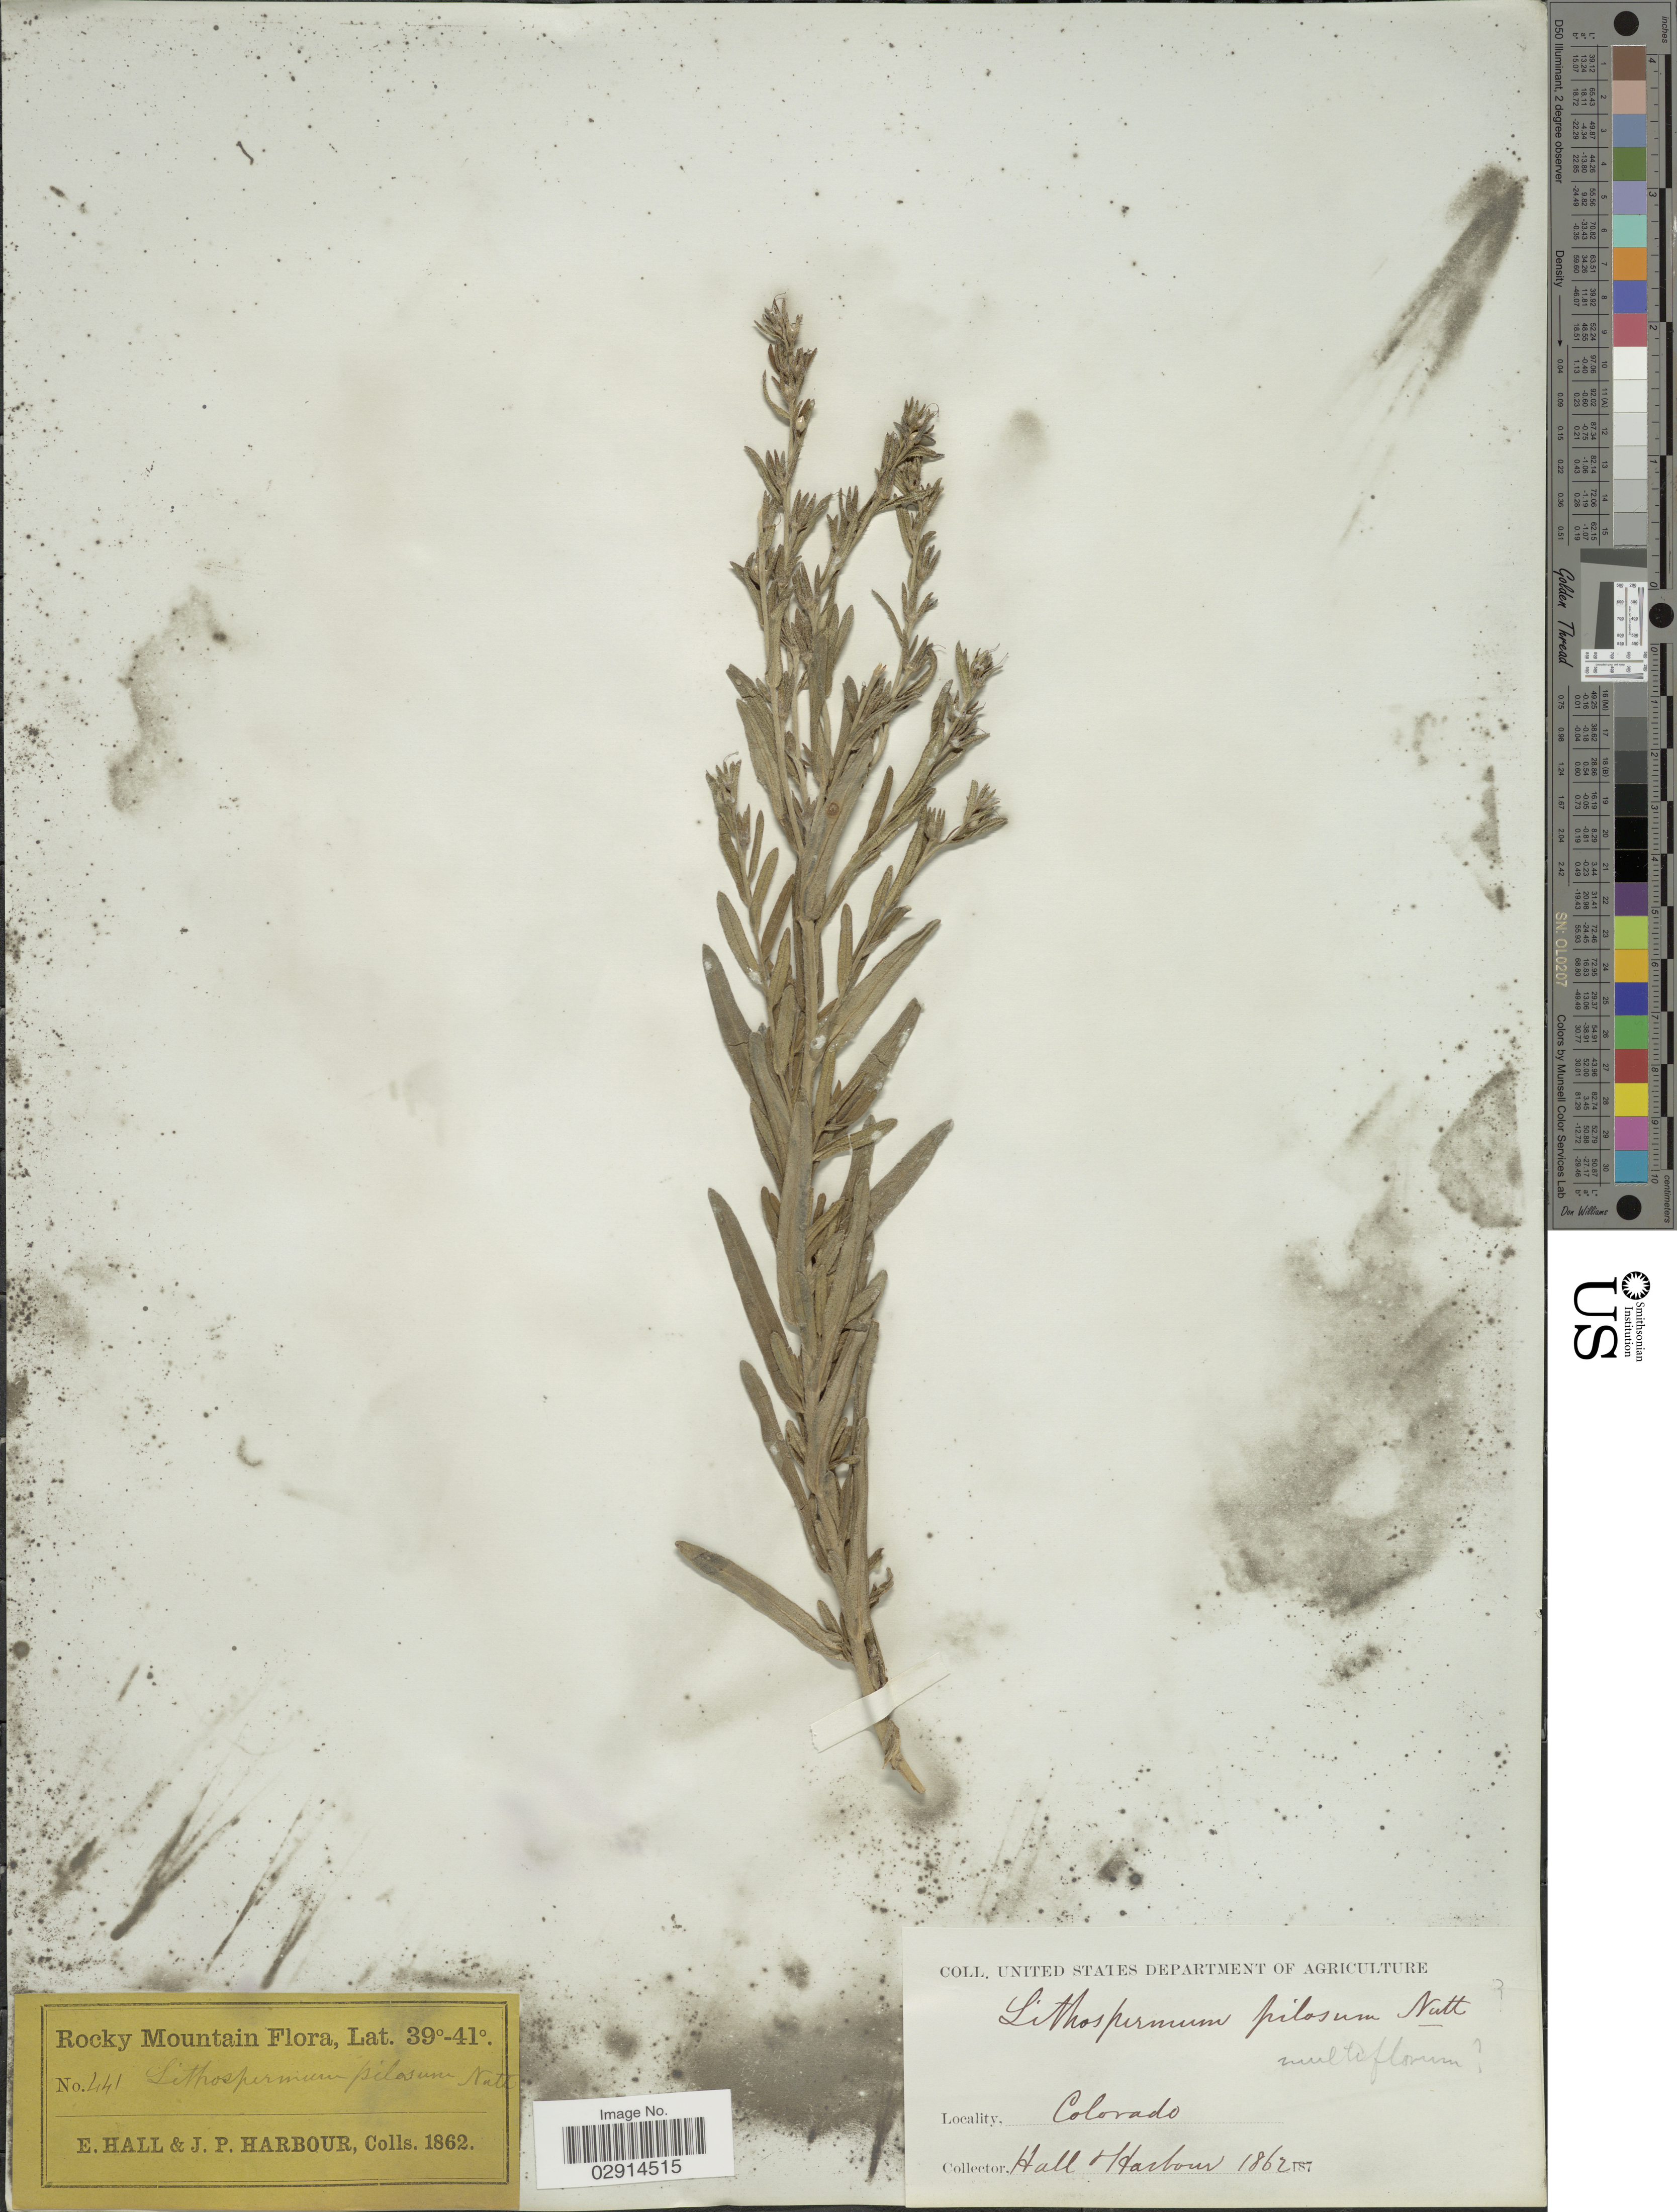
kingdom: Plantae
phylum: Tracheophyta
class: Magnoliopsida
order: Boraginales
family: Boraginaceae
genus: Lithospermum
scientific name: Lithospermum multiflorum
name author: Torr. ex A. Gray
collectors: E. Hall & J. Harbour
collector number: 441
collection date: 1862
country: United States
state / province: Colorado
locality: Rocky Mtns.